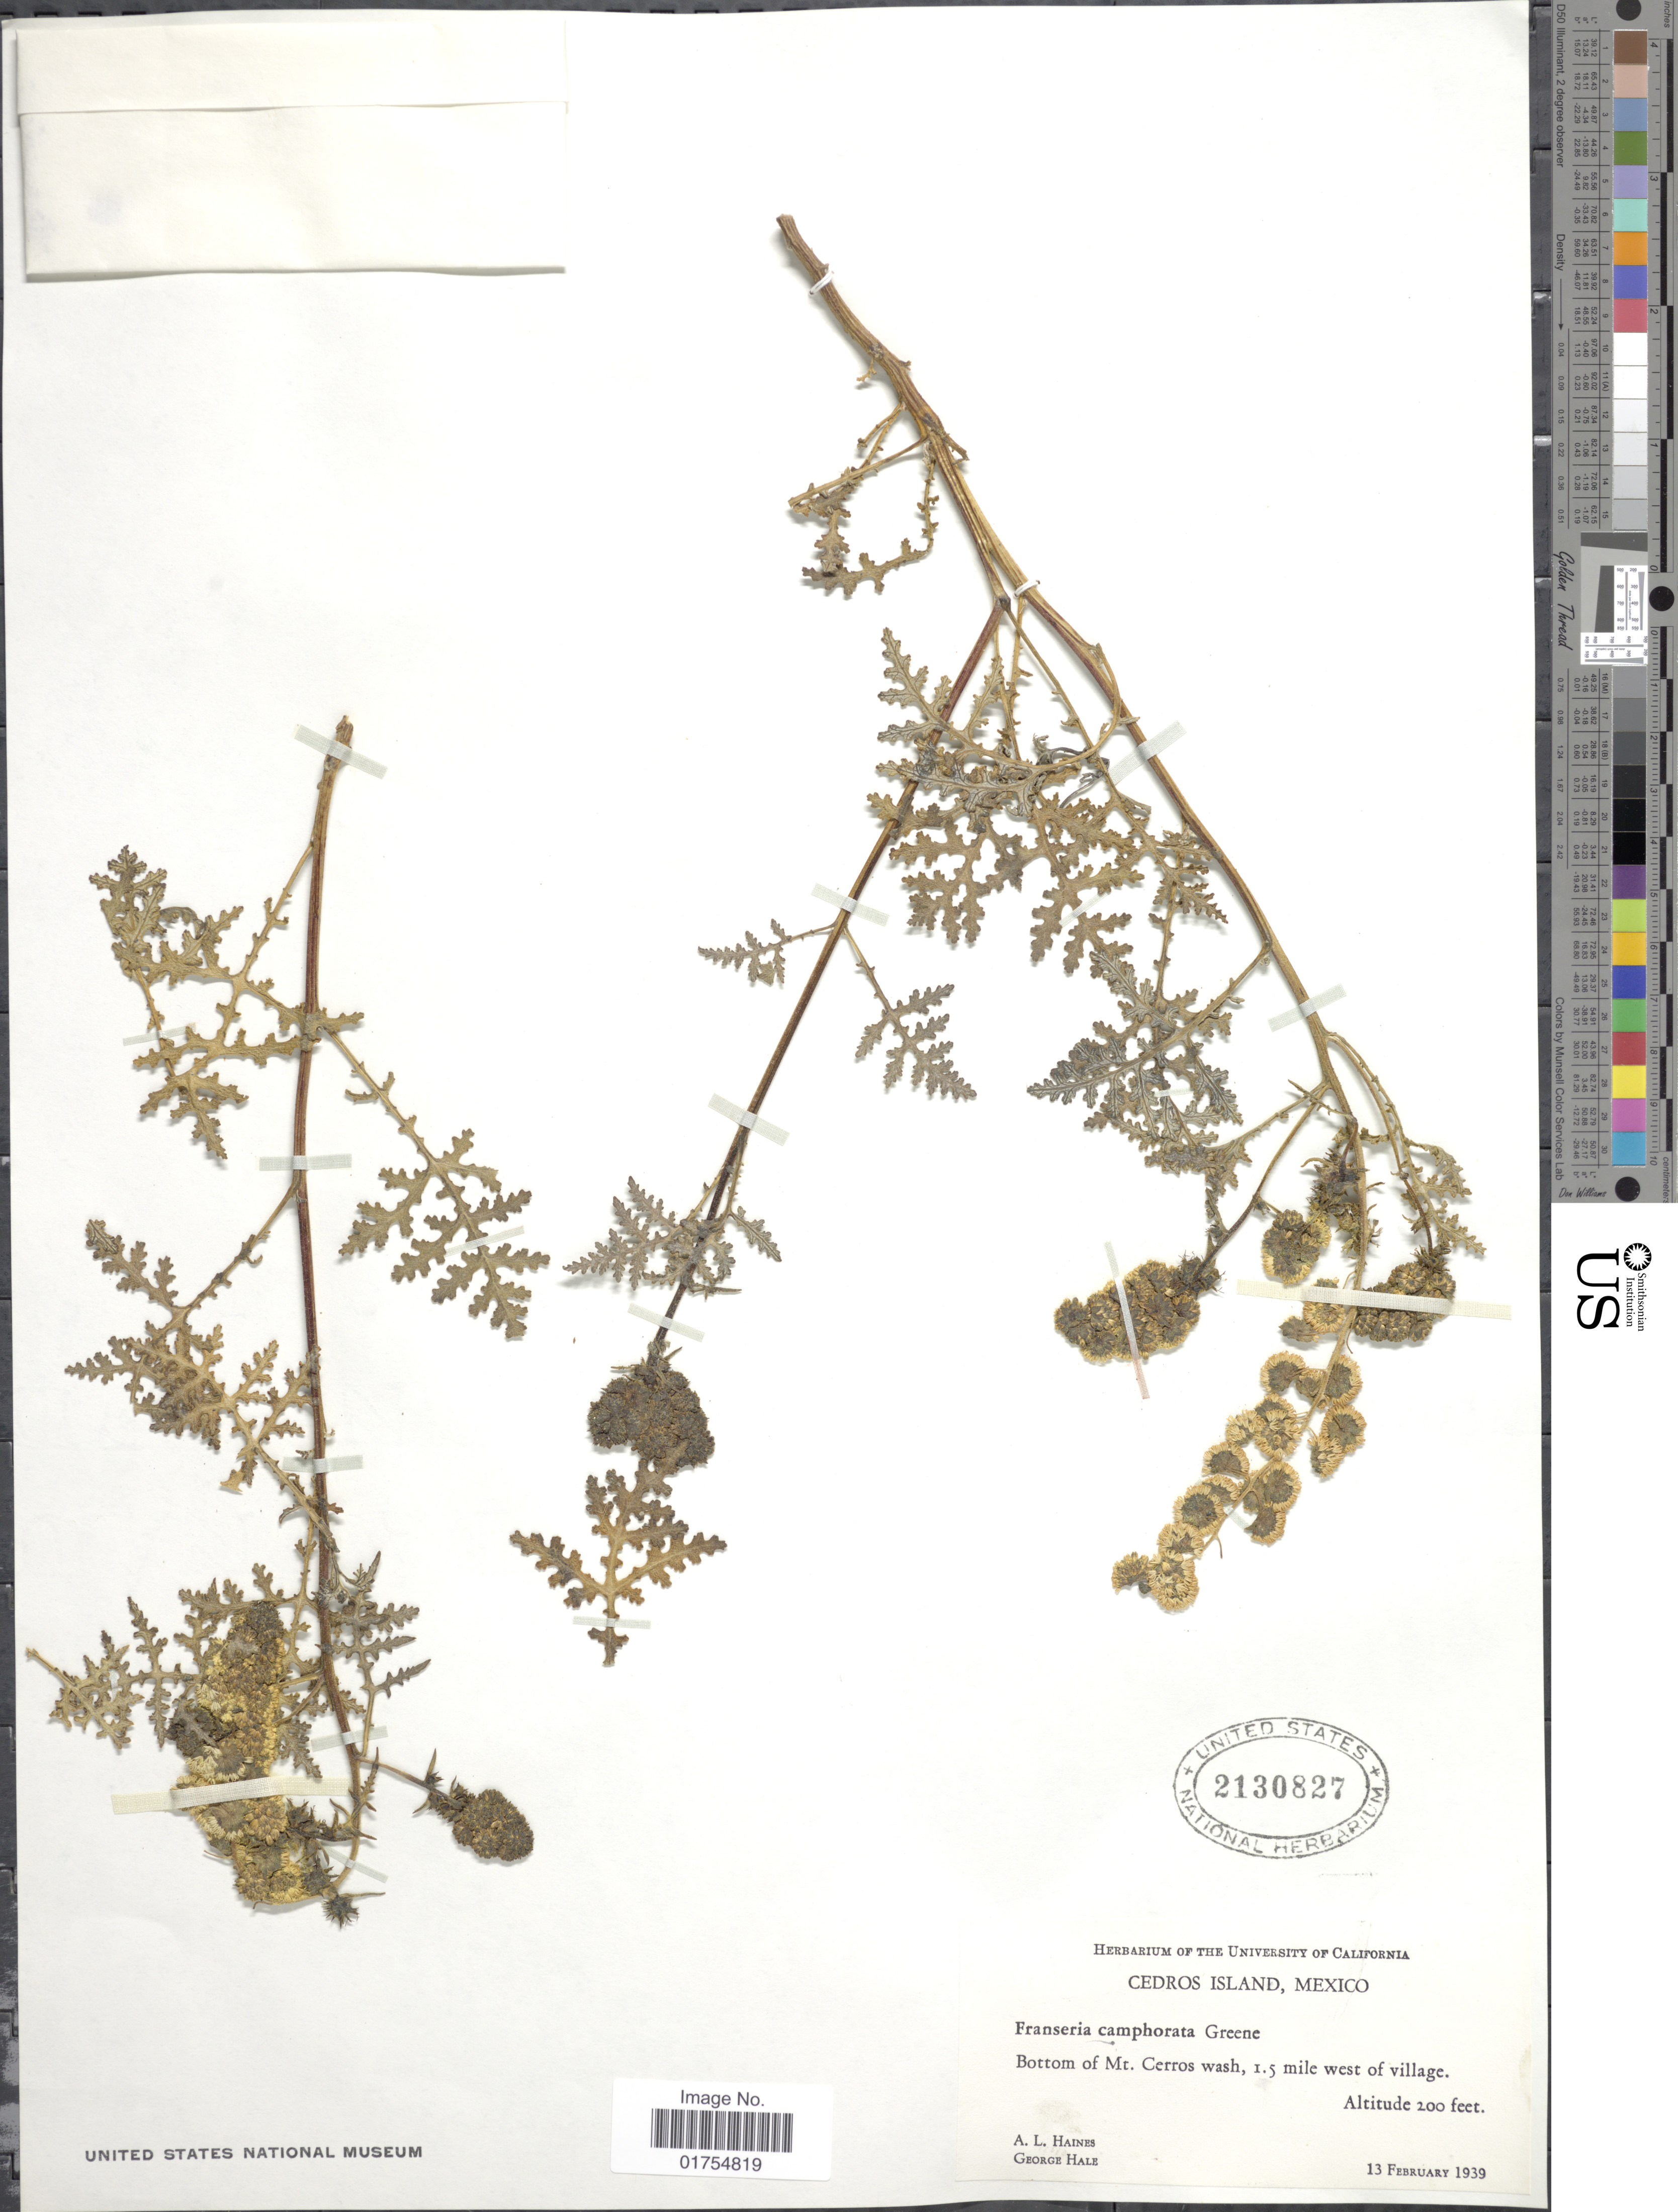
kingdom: Plantae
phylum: Tracheophyta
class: Magnoliopsida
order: Asterales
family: Asteraceae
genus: Franseria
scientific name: Franseria camphorata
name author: Greene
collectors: A. L. Haines & G. Hale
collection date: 1939-02-13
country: Mexico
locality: Cedros Island. Bottom of Mt. Cerros wash 1.5 mile west of village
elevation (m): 61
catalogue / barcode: US 2130827